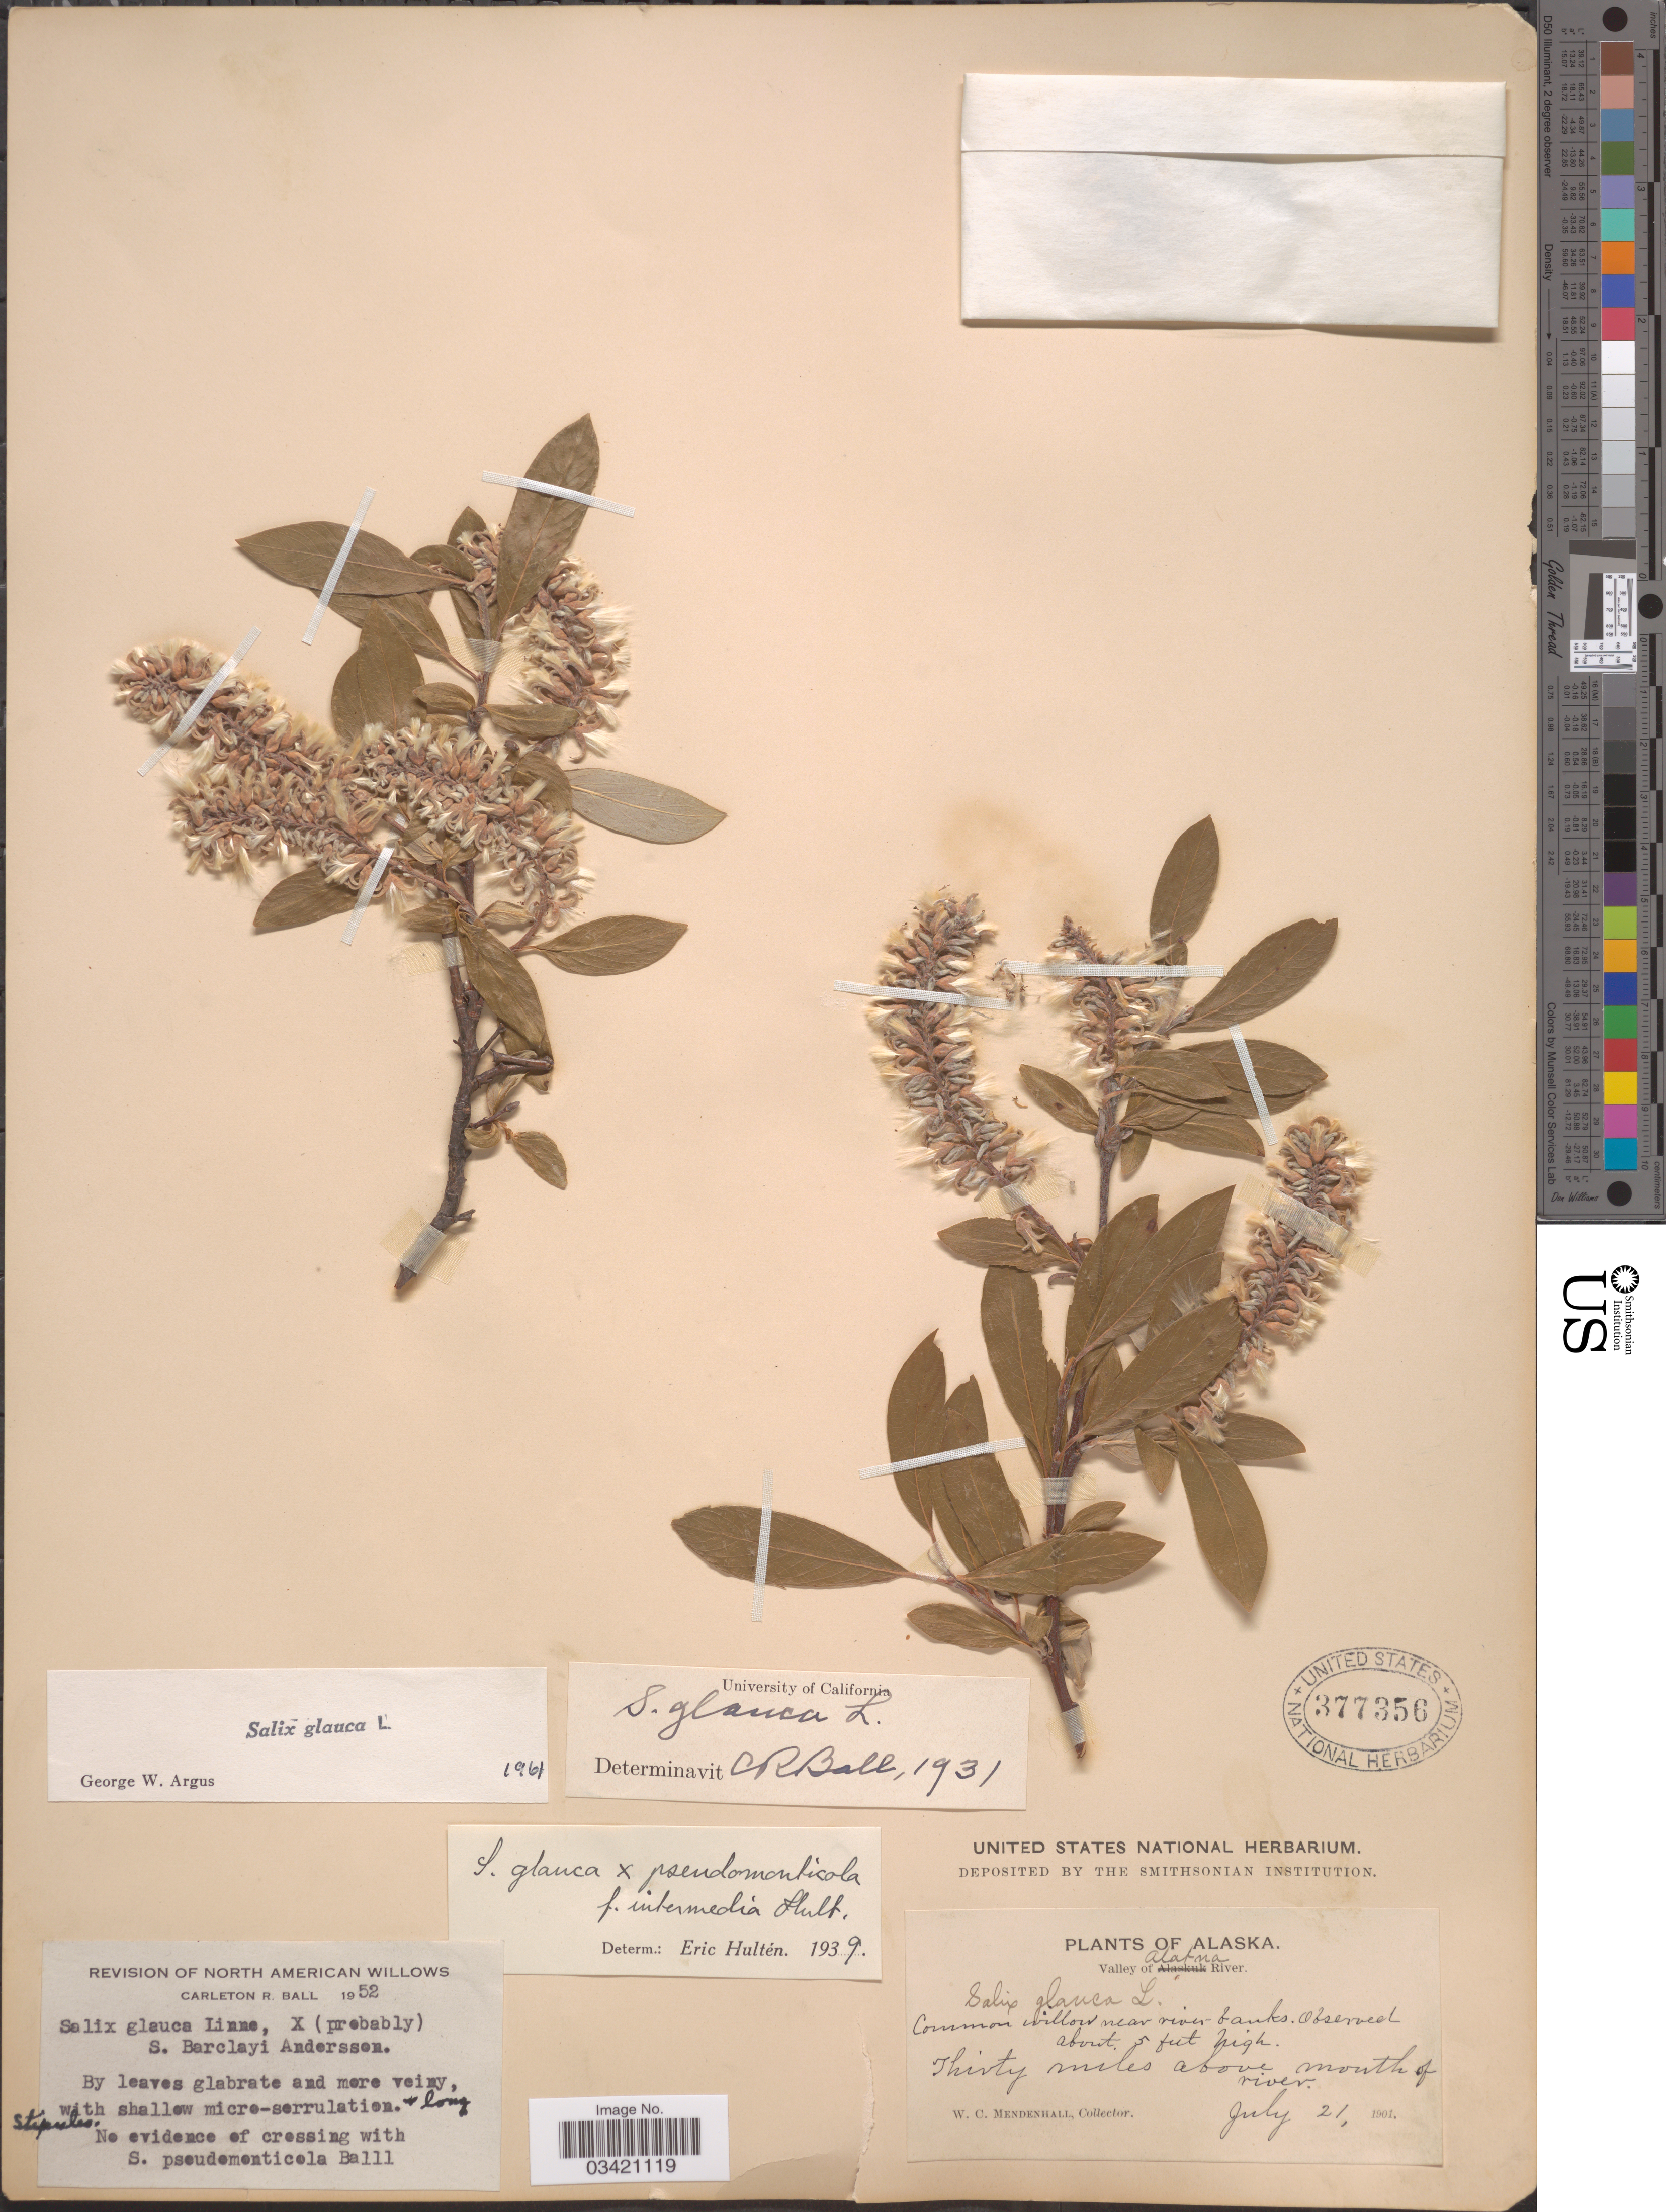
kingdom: Plantae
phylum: Tracheophyta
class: Magnoliopsida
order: Malpighiales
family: Salicaceae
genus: Salix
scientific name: Salix glauca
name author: L.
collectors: W. Mendenhall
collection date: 1901-07-21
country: United States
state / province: Alaska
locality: Valley of Alatna River. Thirty miles above mouth of river.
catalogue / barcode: US 377356